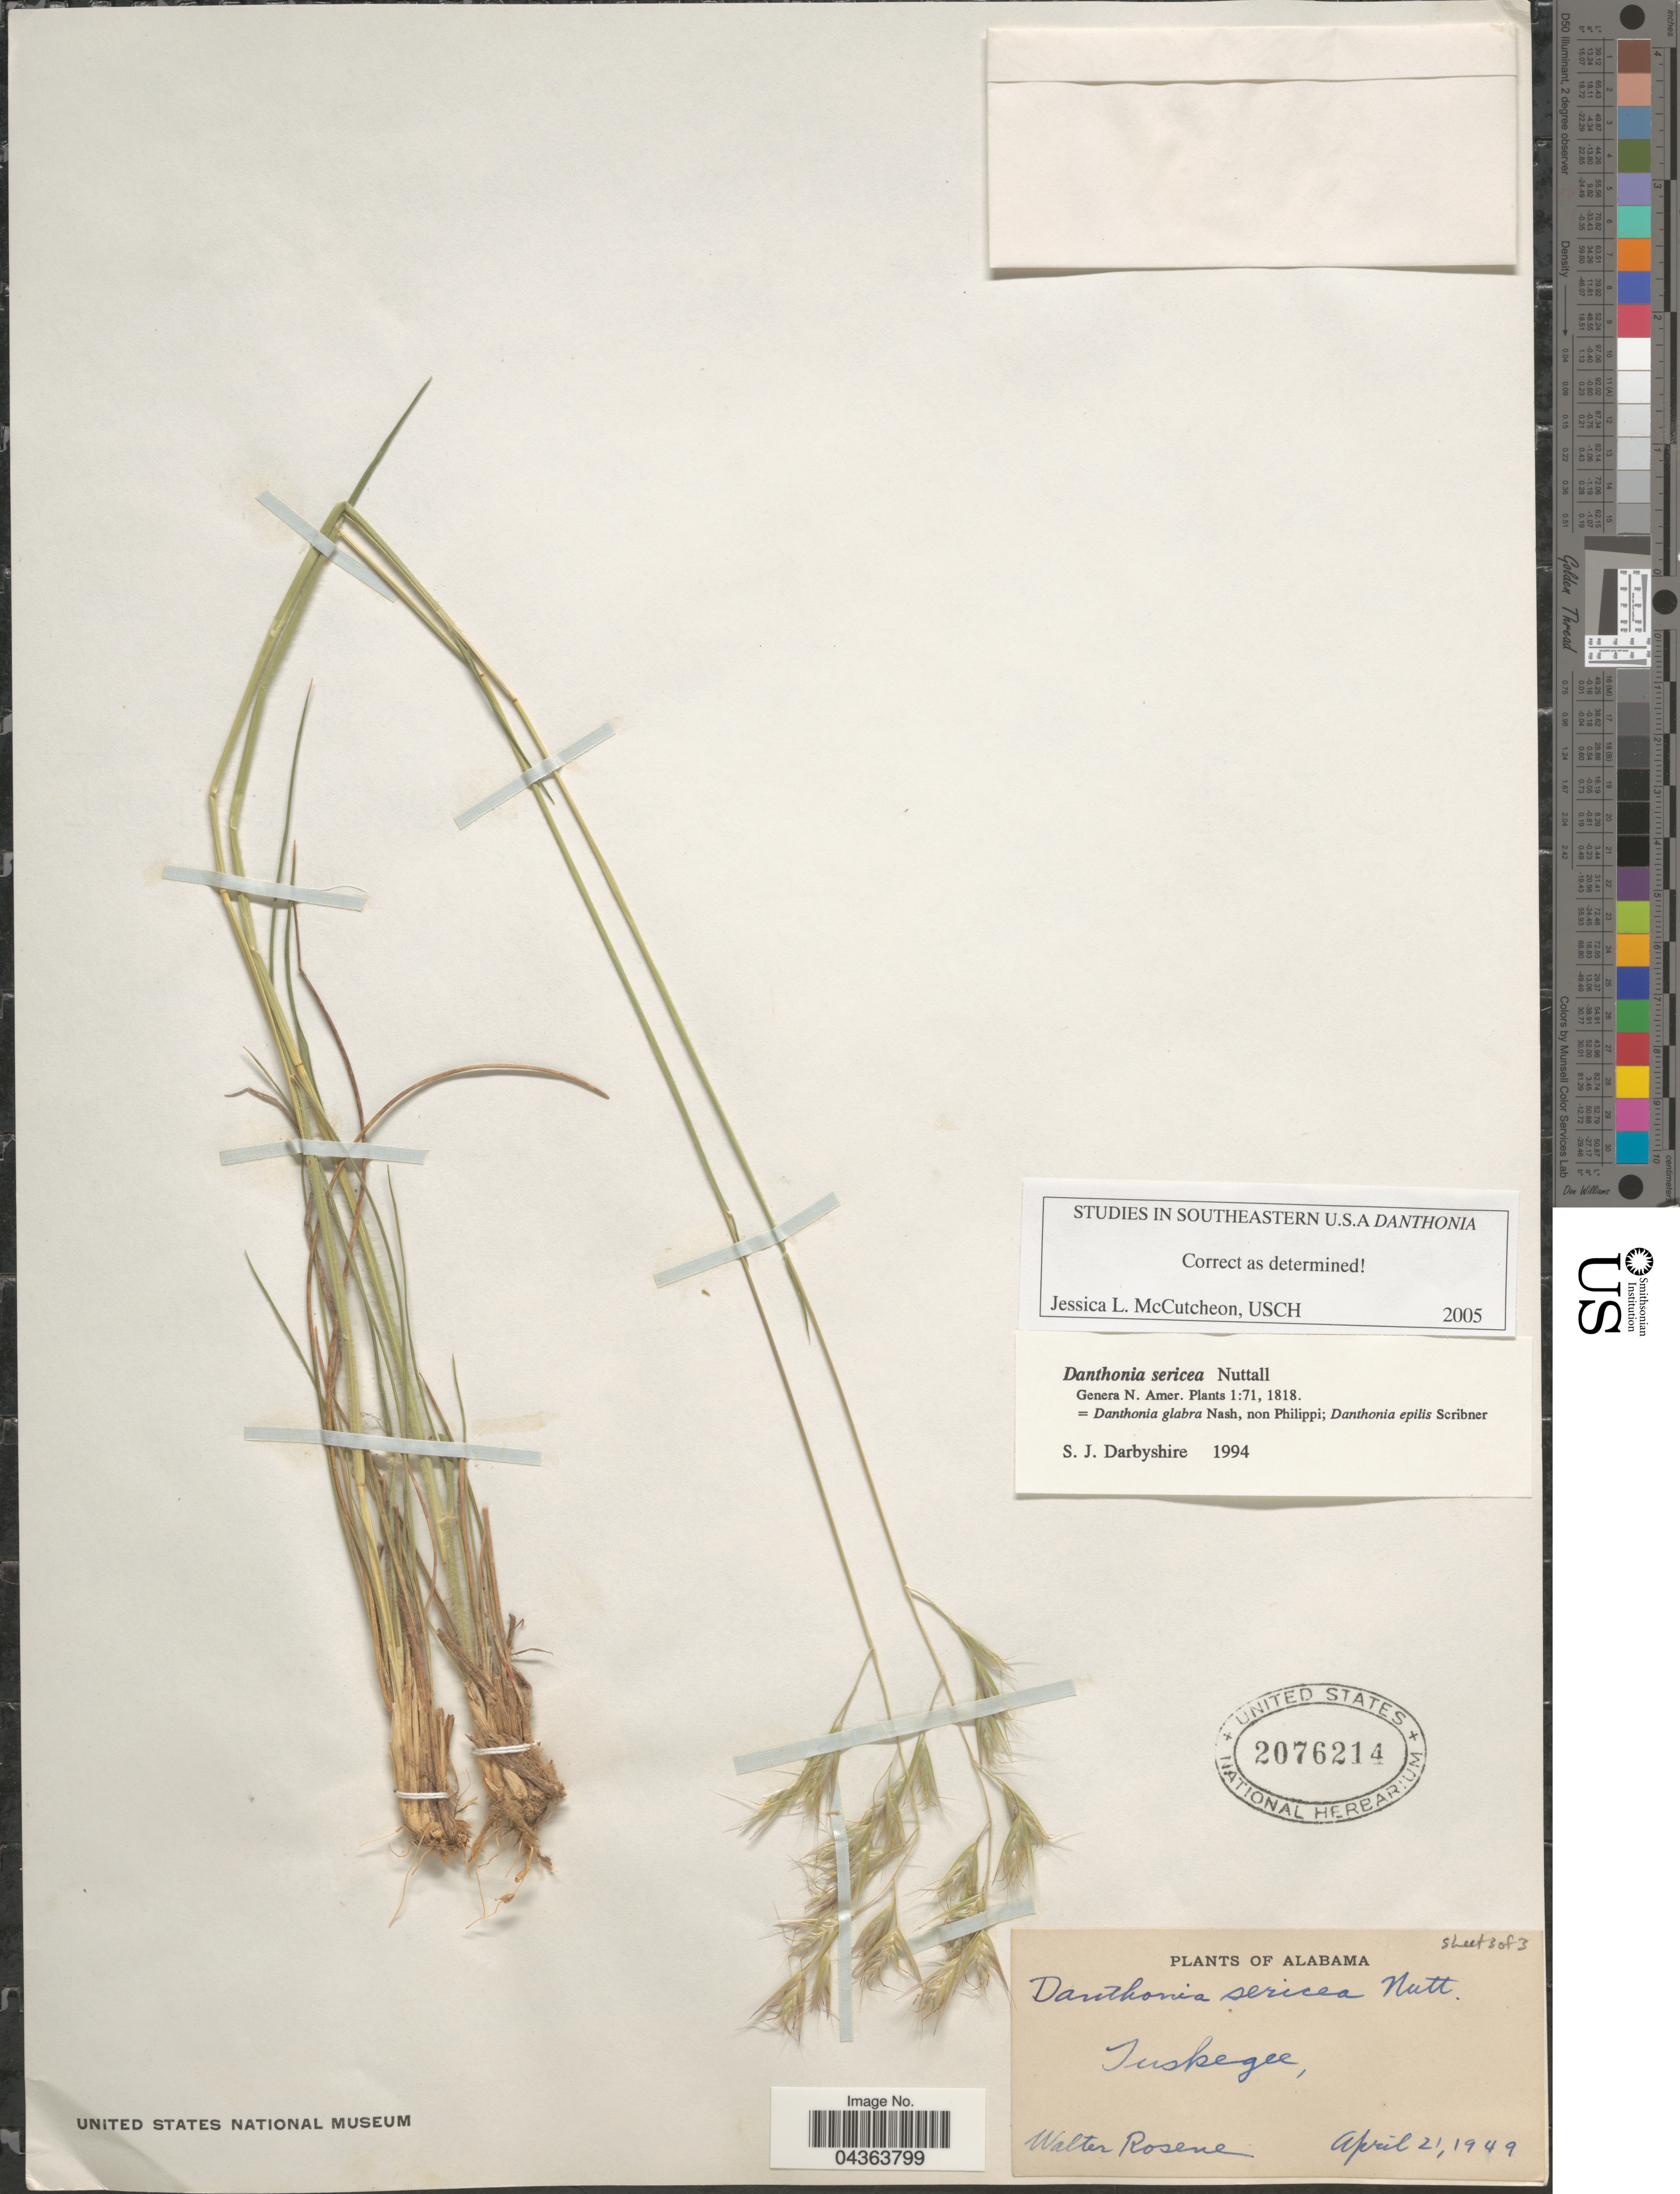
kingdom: Plantae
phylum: Tracheophyta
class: Liliopsida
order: Poales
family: Poaceae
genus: Danthonia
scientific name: Danthonia sericea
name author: Nutt.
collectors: W. Rosene Jr.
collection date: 1949-04-21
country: United States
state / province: Alabama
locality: Tuskegee.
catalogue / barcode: US 2076214